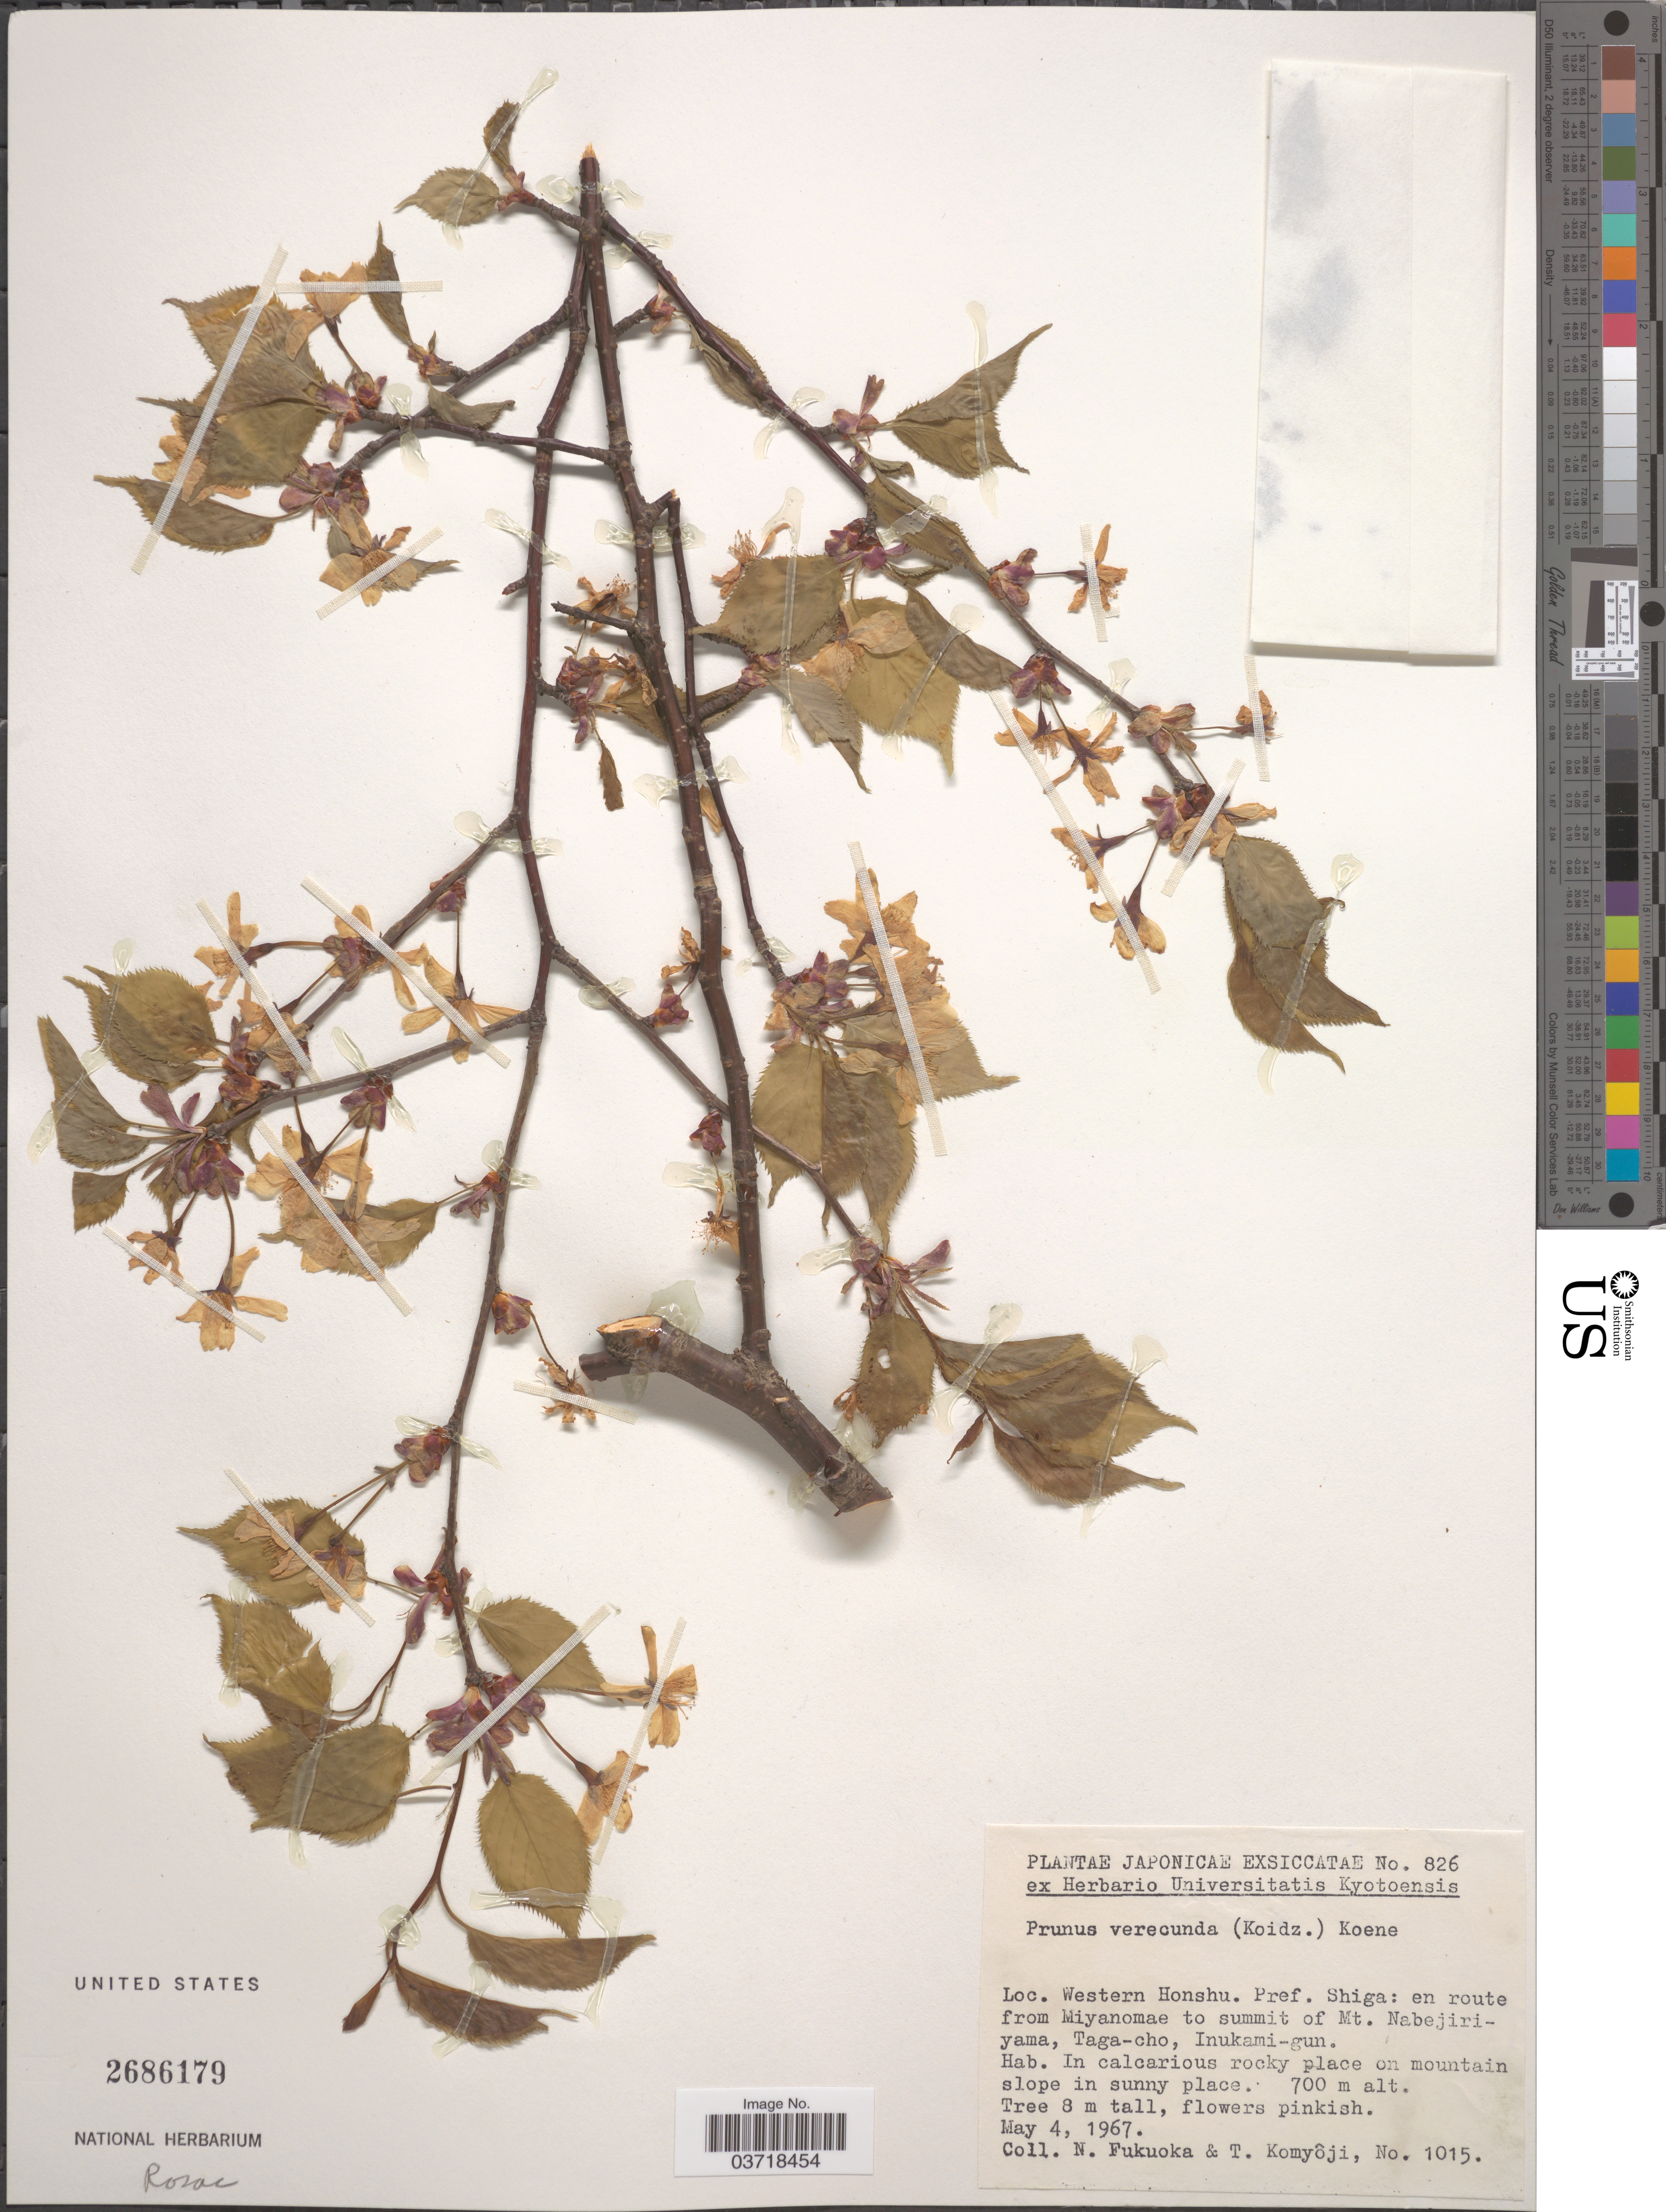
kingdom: Plantae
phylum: Tracheophyta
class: Magnoliopsida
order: Rosales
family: Rosaceae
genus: Prunus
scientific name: Prunus verecunda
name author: (Koidz.) Koehne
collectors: N. Fukuoka & T. Komyoji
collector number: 1015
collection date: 1967-05-04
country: Japan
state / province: Siga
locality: Western Honshu. Pref. Shiga: en route from Miyanomae to summit of Mt. Nabejiriyama, Taga-cho, Inukami-gun.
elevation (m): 700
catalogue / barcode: US 2686179